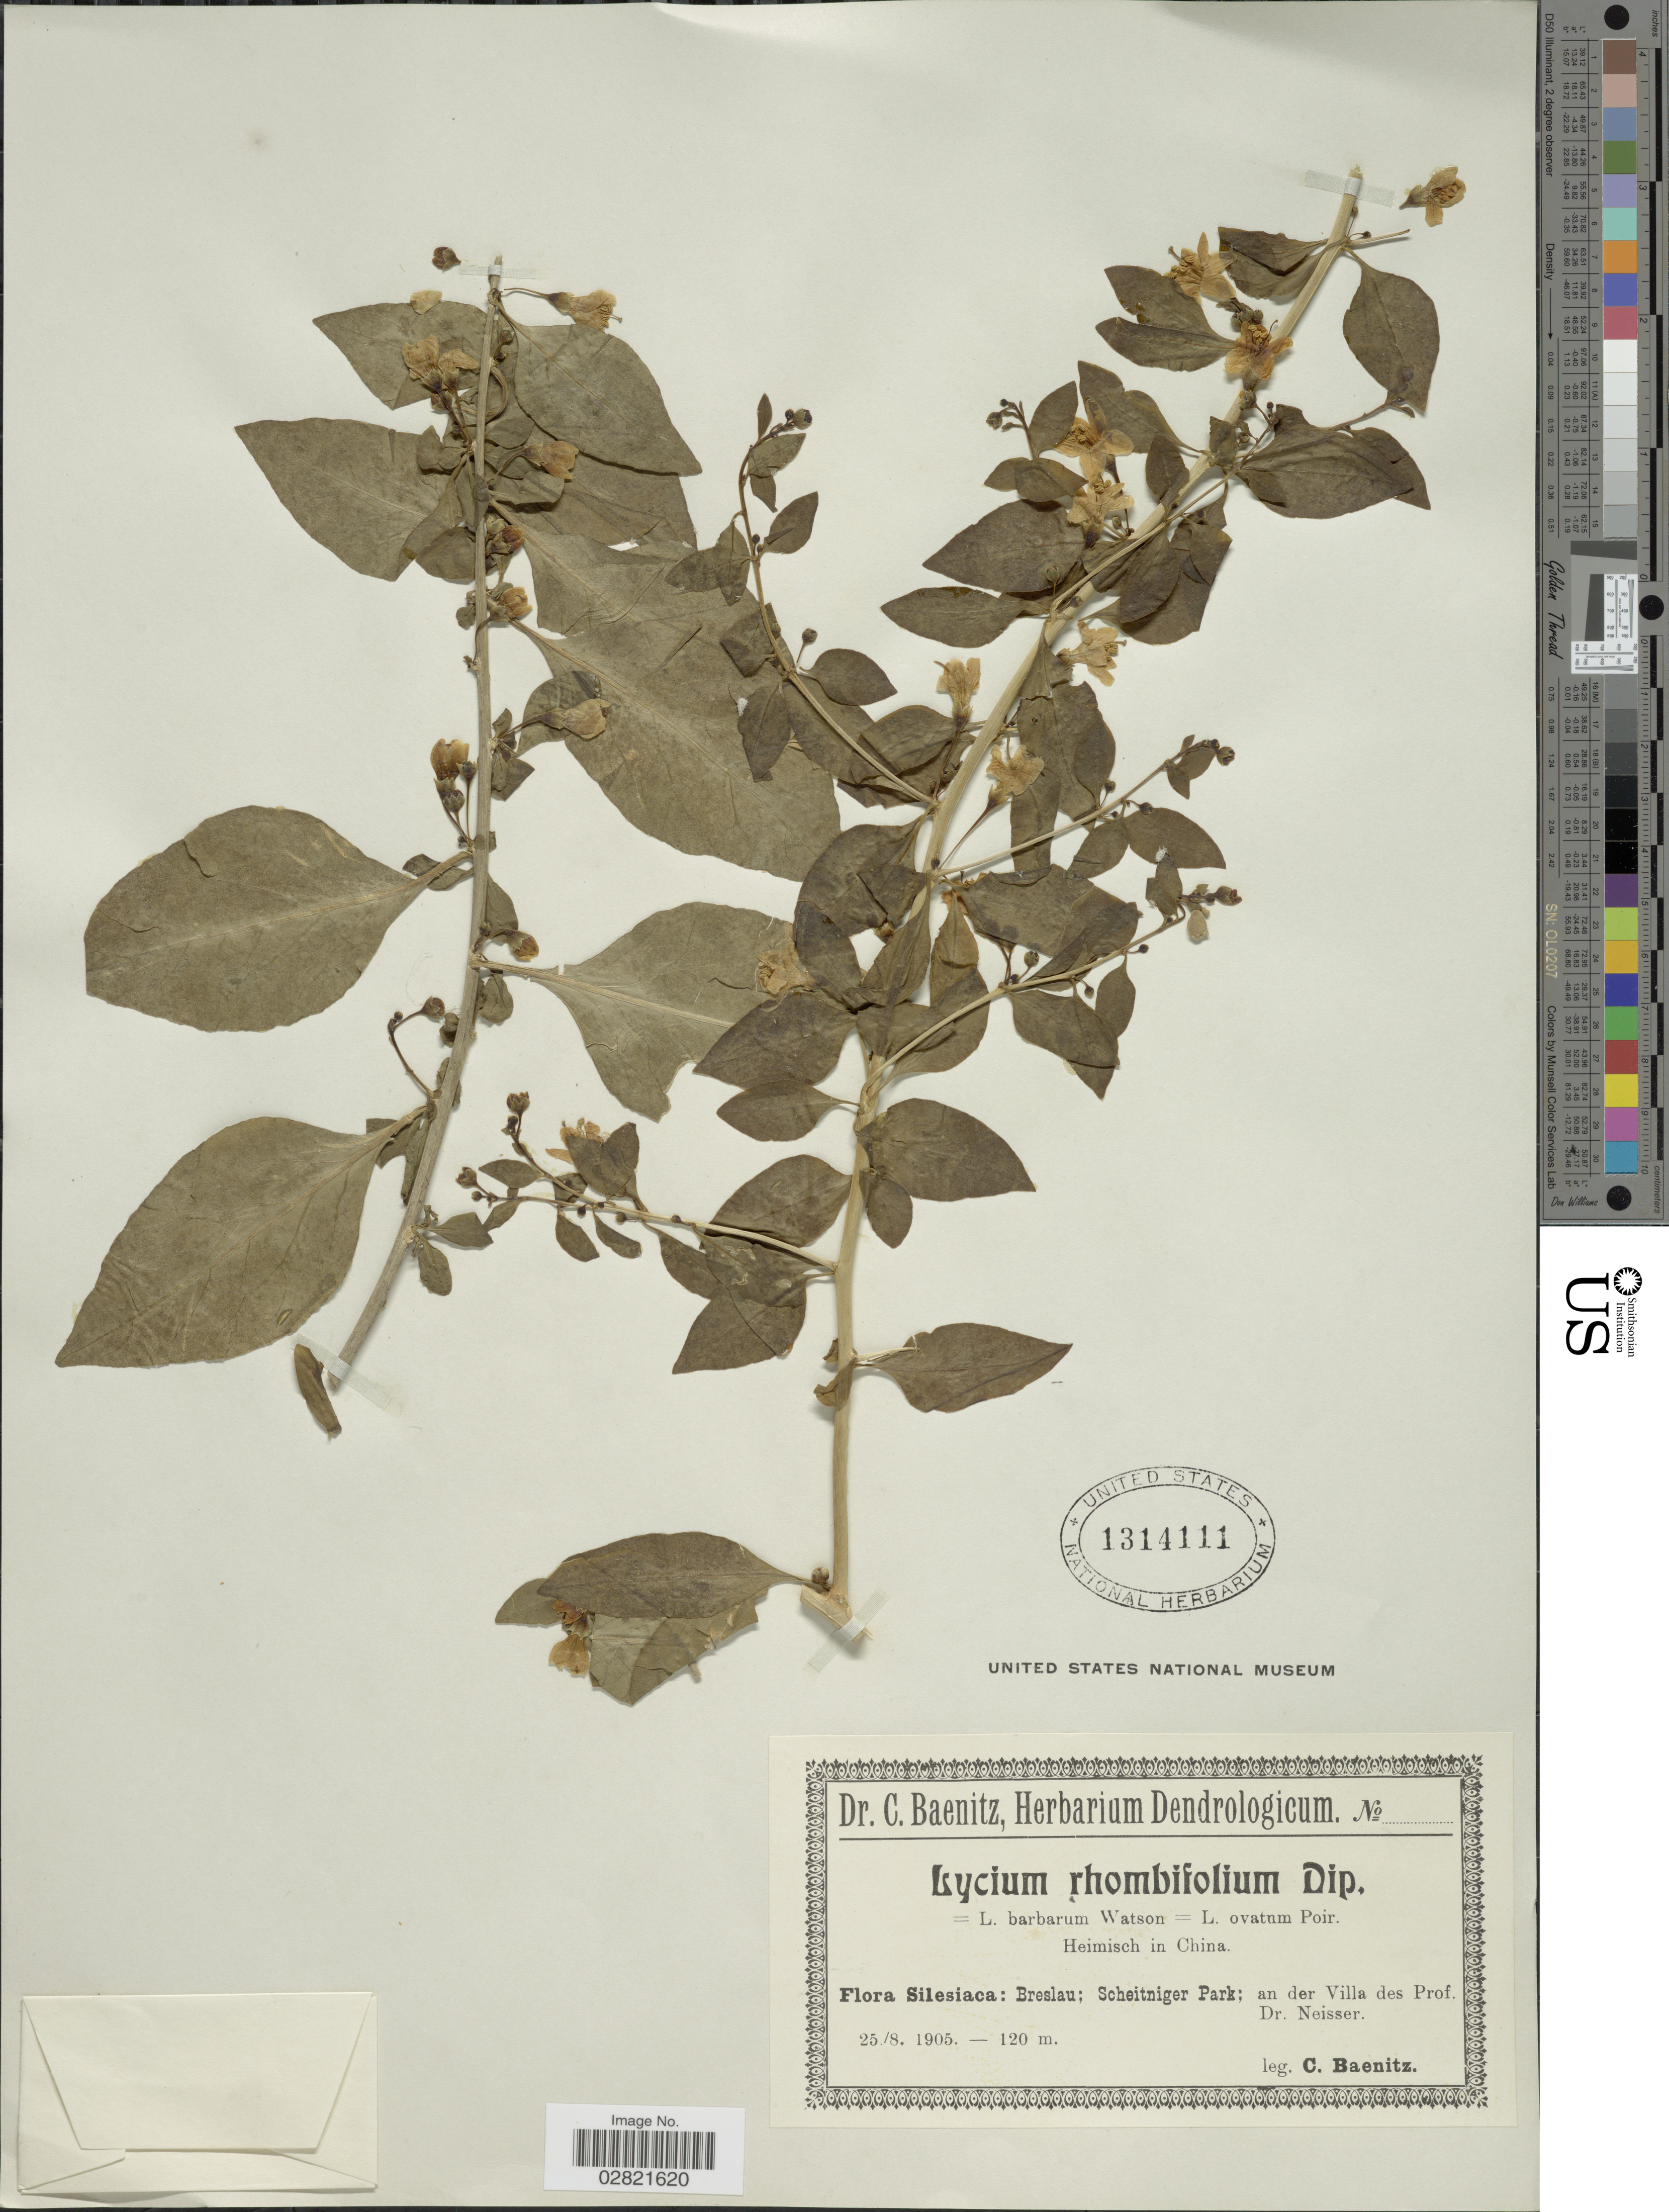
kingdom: Plantae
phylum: Tracheophyta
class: Magnoliopsida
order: Solanales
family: Solanaceae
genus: Lycium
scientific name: Lycium chinense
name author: Mill.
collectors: C. G. Baenitz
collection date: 1905-08-25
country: Poland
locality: Silesiaca: Breslau; Sheitniger Park; an der Villa des Prof. Dr. Neisser.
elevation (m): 120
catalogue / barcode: US 1314111